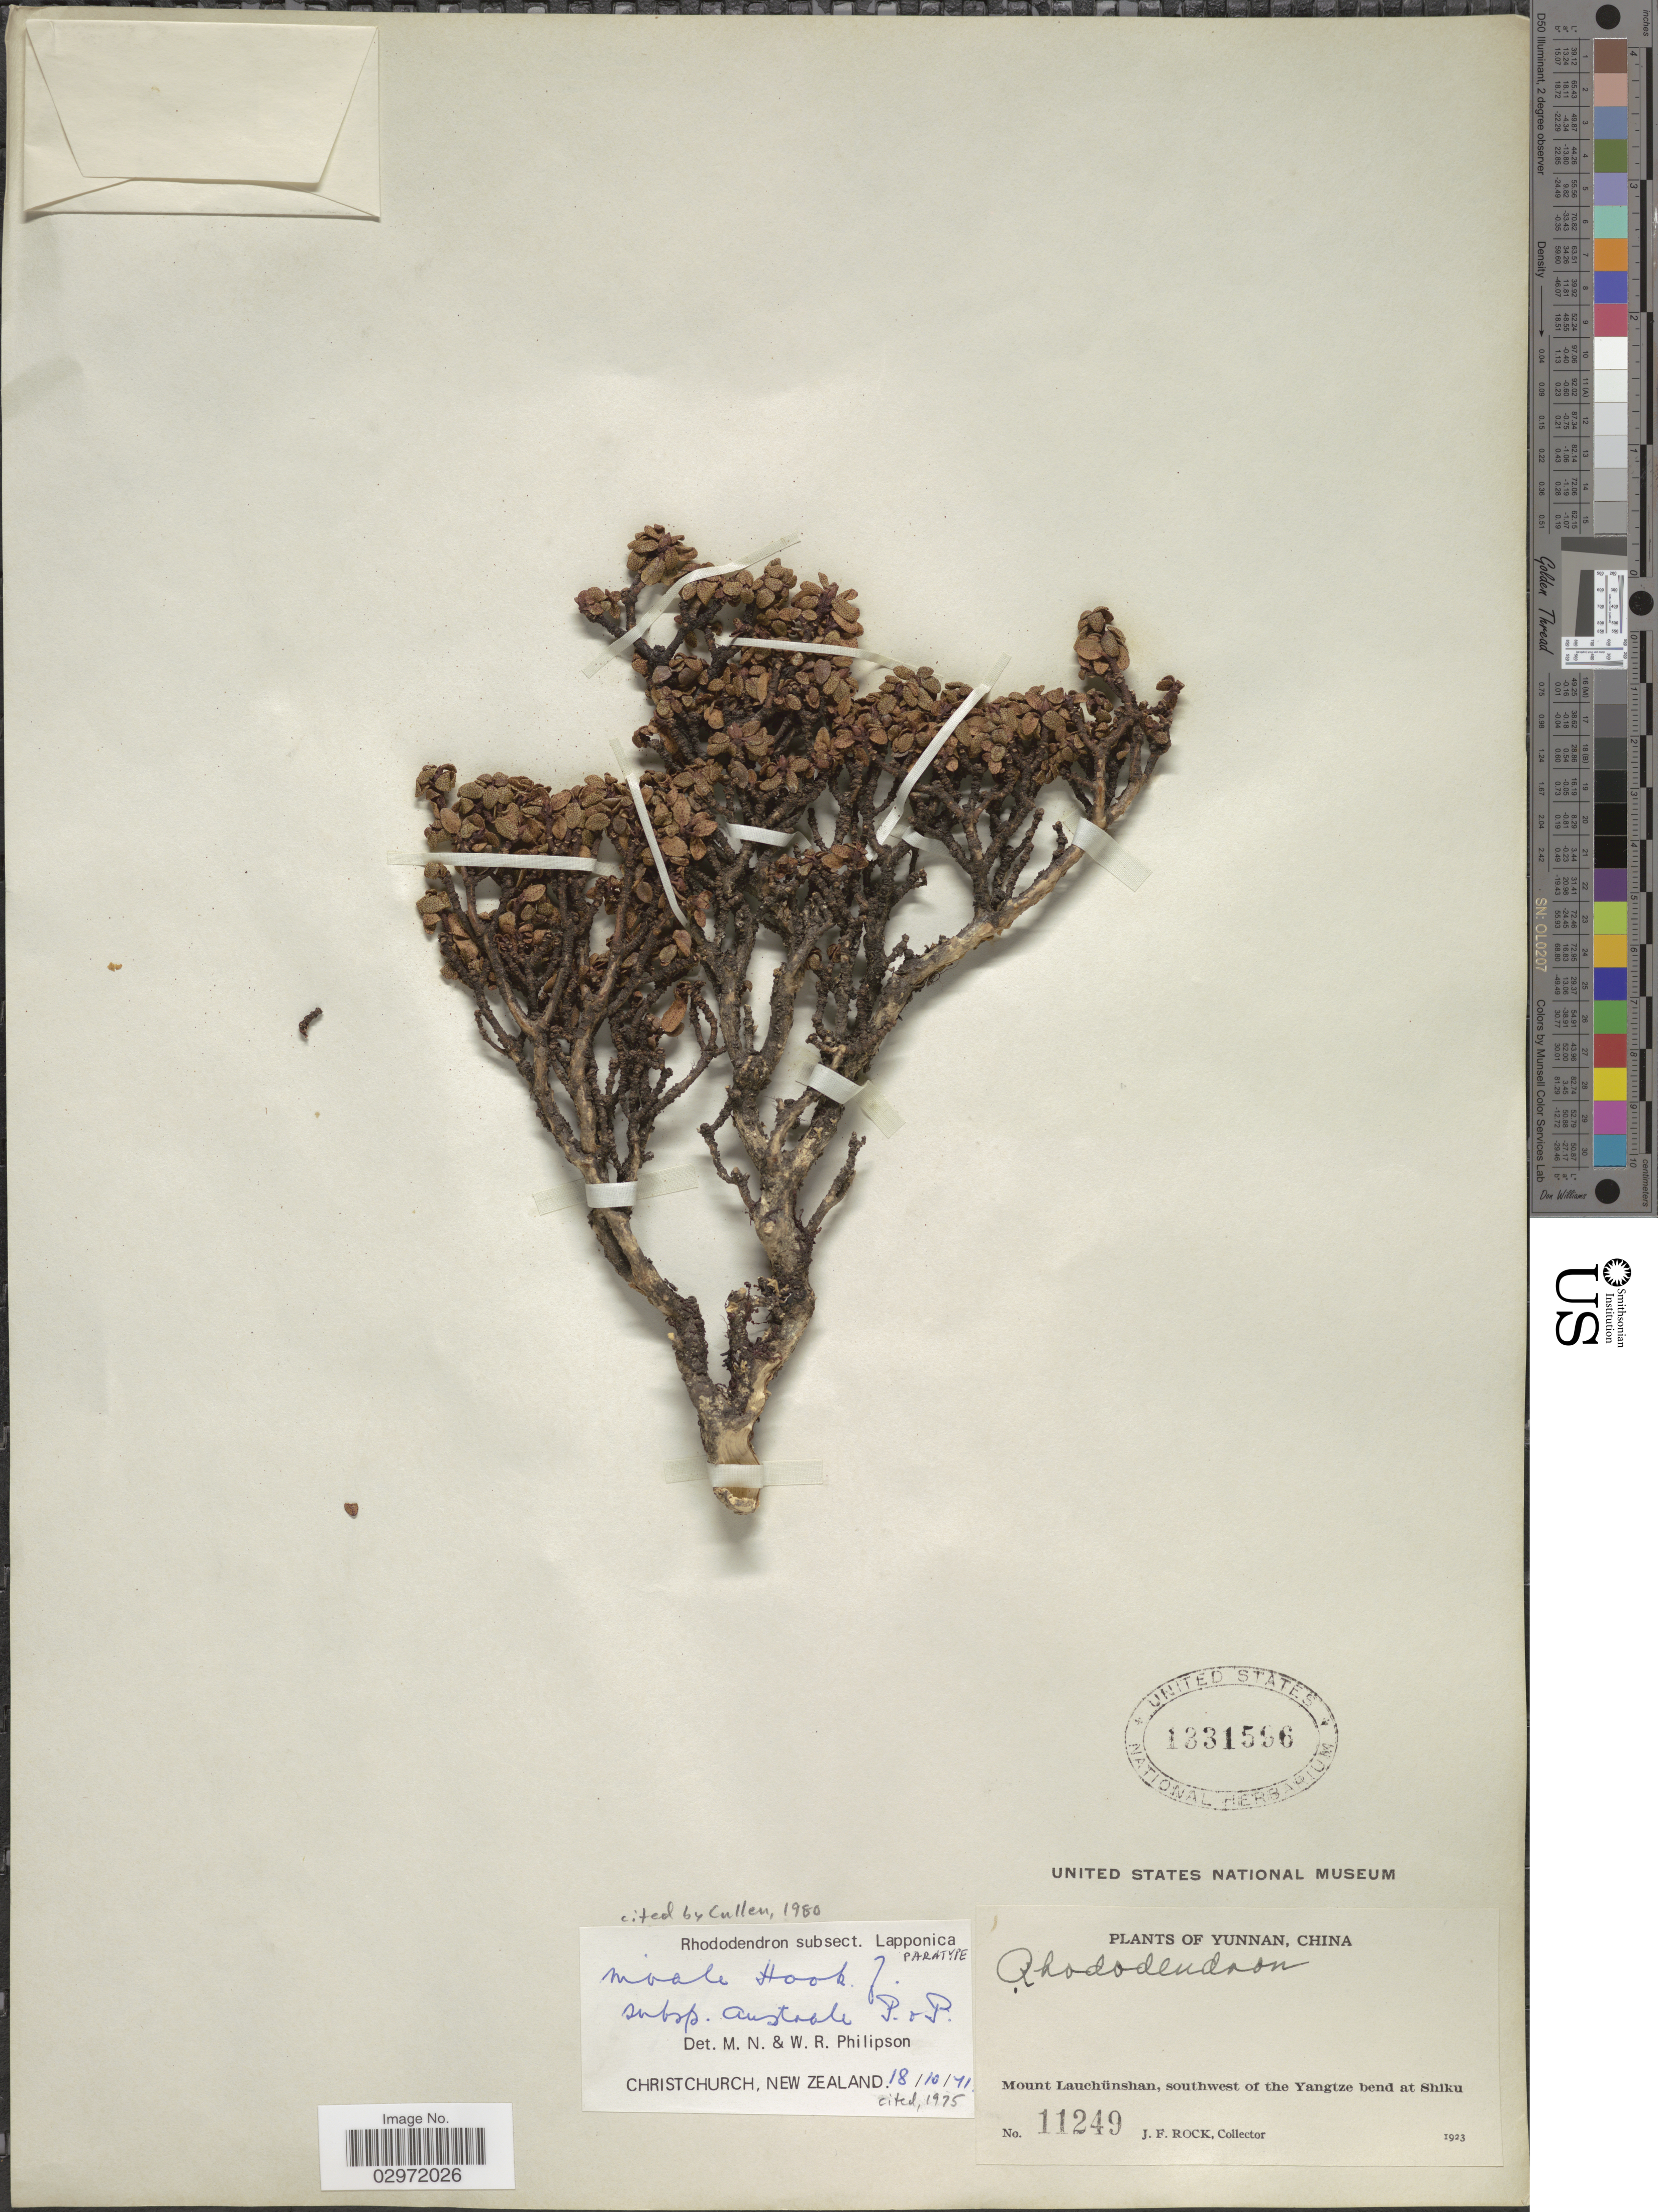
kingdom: Plantae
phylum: Tracheophyta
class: Magnoliopsida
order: Ericales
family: Ericaceae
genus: Rhododendron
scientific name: Rhododendron nivale subsp. australe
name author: M. N. Philipson & Philipson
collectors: J. Rock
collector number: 11249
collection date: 1923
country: China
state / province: Yunnan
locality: Mount Lauchünshan, southwest of the Yangtze bend at Shiku.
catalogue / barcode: US 1331596